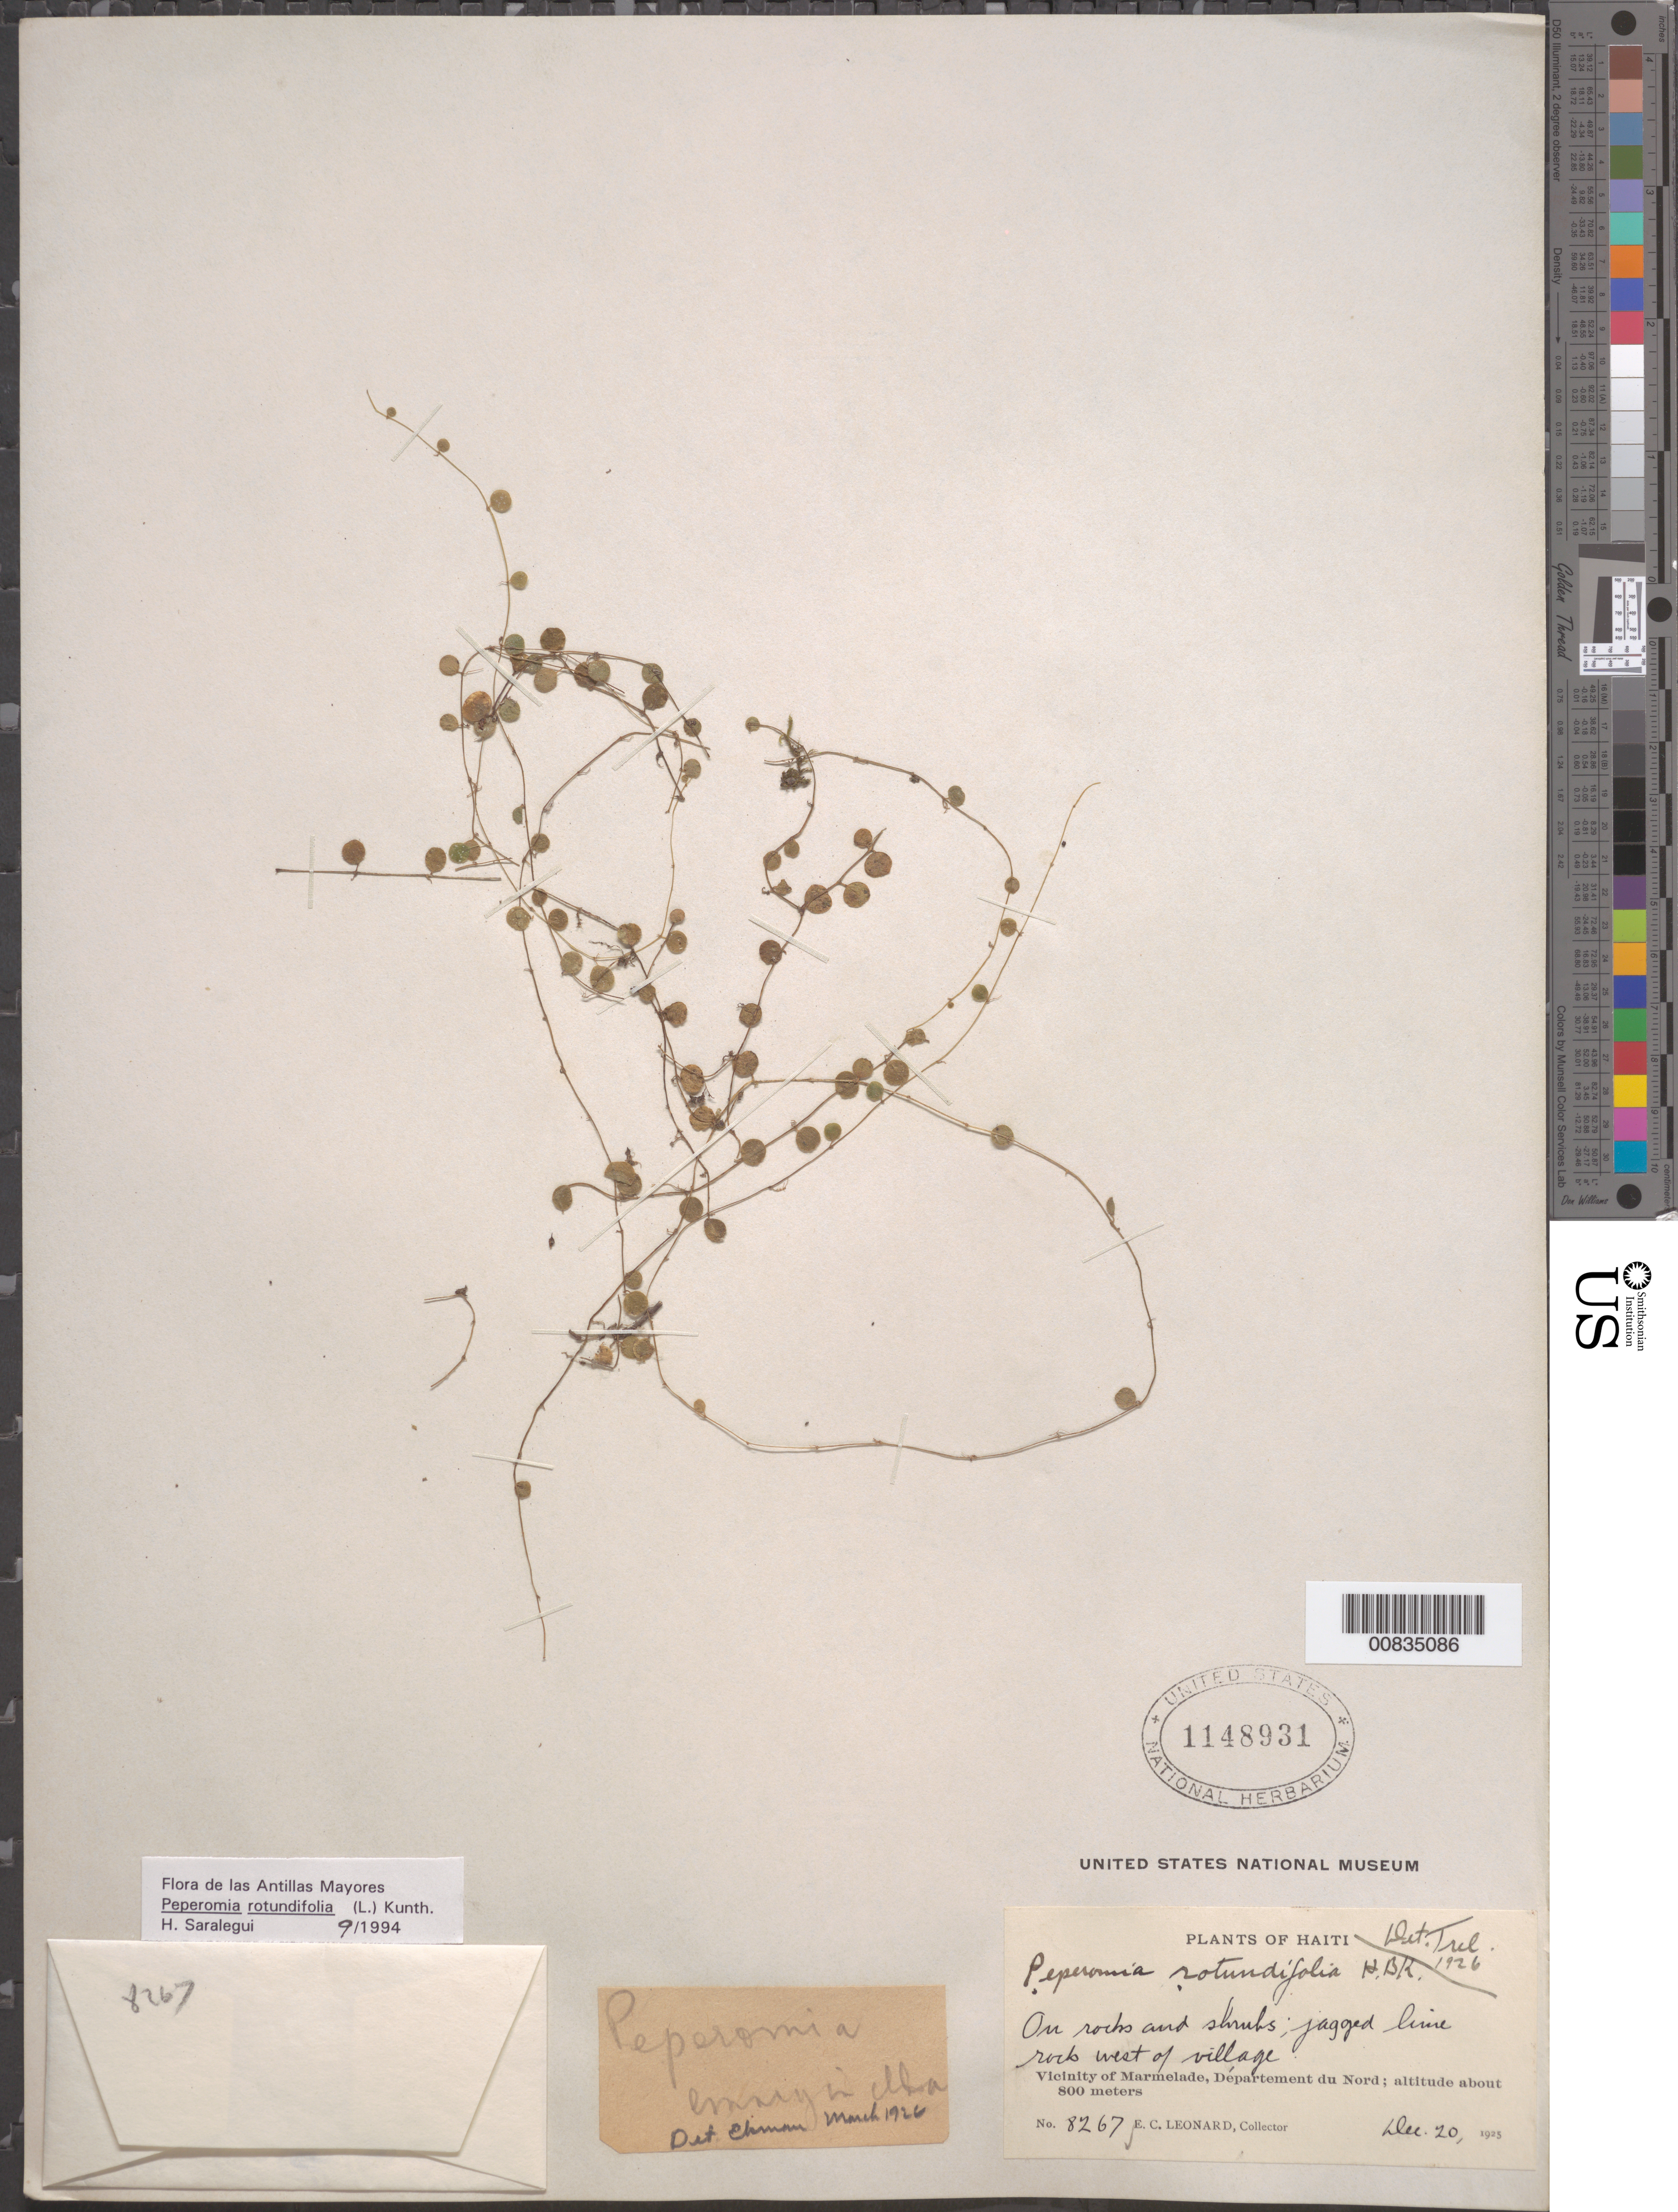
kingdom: Plantae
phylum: Tracheophyta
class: Magnoliopsida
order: Piperales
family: Piperaceae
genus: Peperomia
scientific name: Peperomia rotundifolia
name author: (L.) Kunth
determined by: Saralegui Boza, H., (HAJB), Jardin Botanico Nacional (Habana)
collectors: E. C. Leonard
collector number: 8267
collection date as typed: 20 Dec 1925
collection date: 1925-12-20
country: Haiti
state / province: Nord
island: Hispaniola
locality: Vicinity of Marmelade, jagged lime rocks west of village.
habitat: On rocks and shrubs; jagged lime rocks.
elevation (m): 800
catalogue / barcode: US 1148931